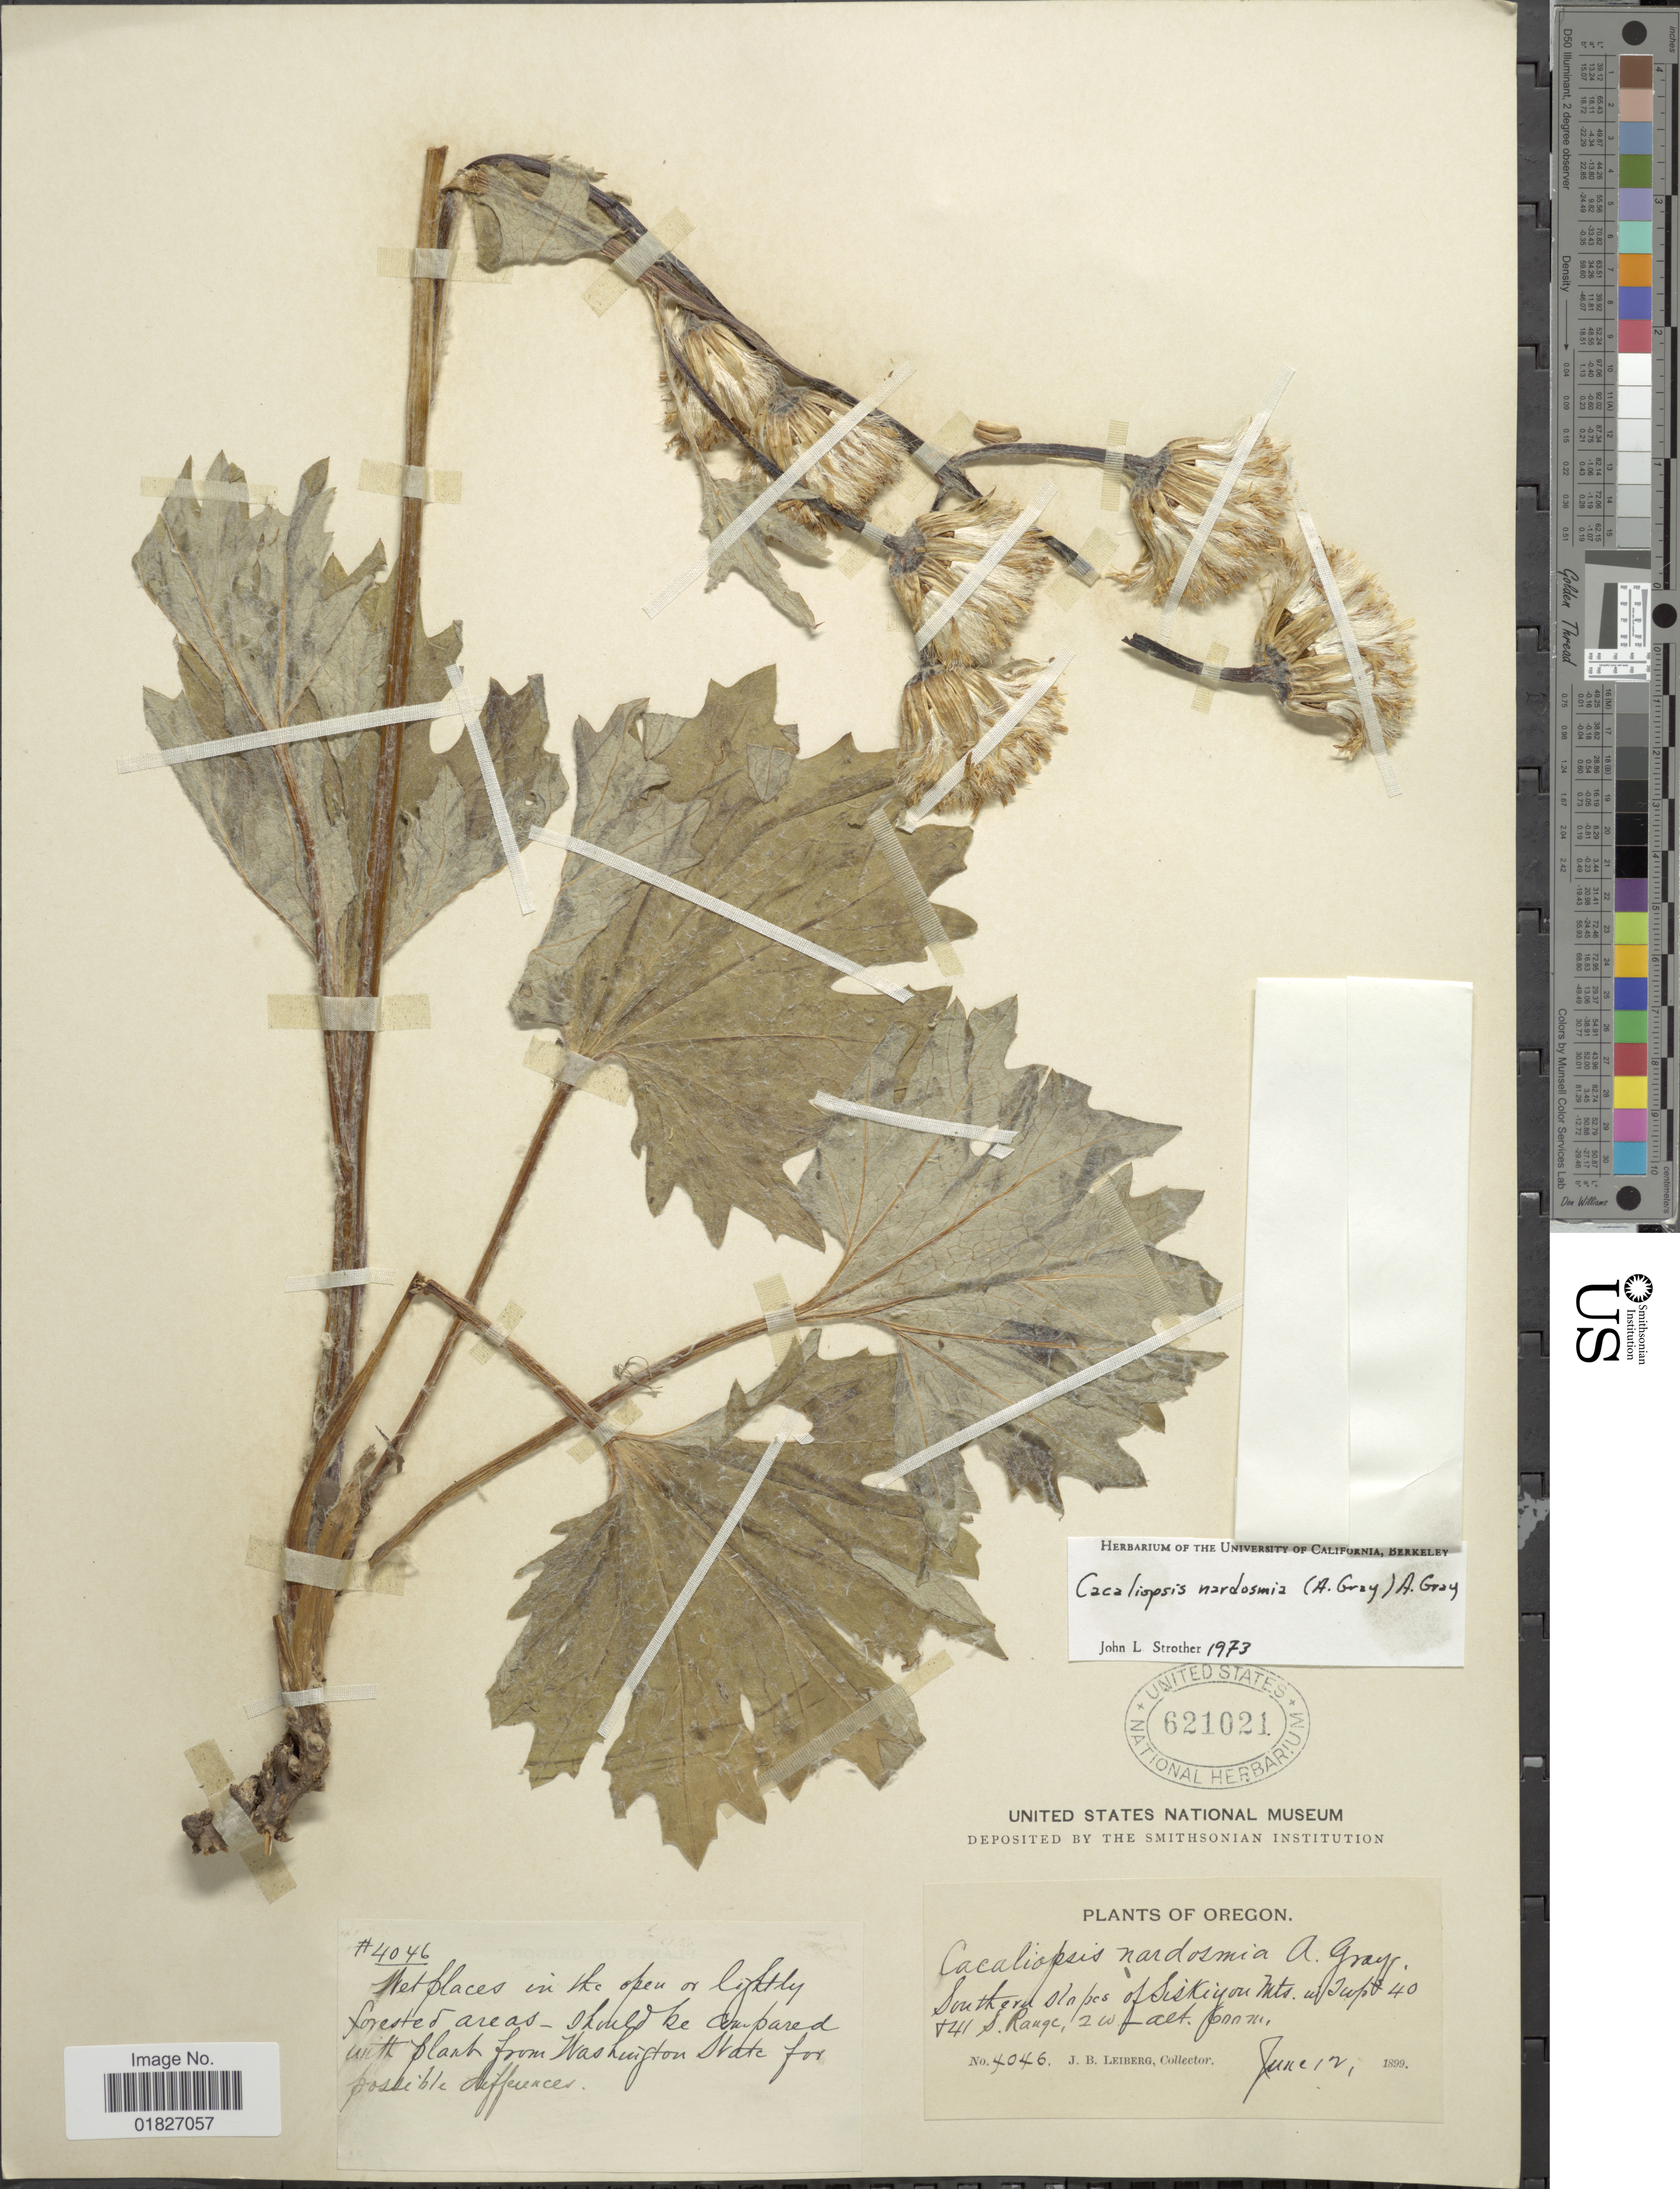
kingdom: Plantae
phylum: Tracheophyta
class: Magnoliopsida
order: Asterales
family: Asteraceae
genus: Cacaliopsis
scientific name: Cacaliopsis nardosmia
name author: A. Gray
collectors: J. B. Leiberg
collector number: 4046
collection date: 1899-06-12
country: United States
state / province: Oregon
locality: Southern slopes of Siskiyou Mts. in Twp 40 + 41 S Range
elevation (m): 600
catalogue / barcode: US 621021